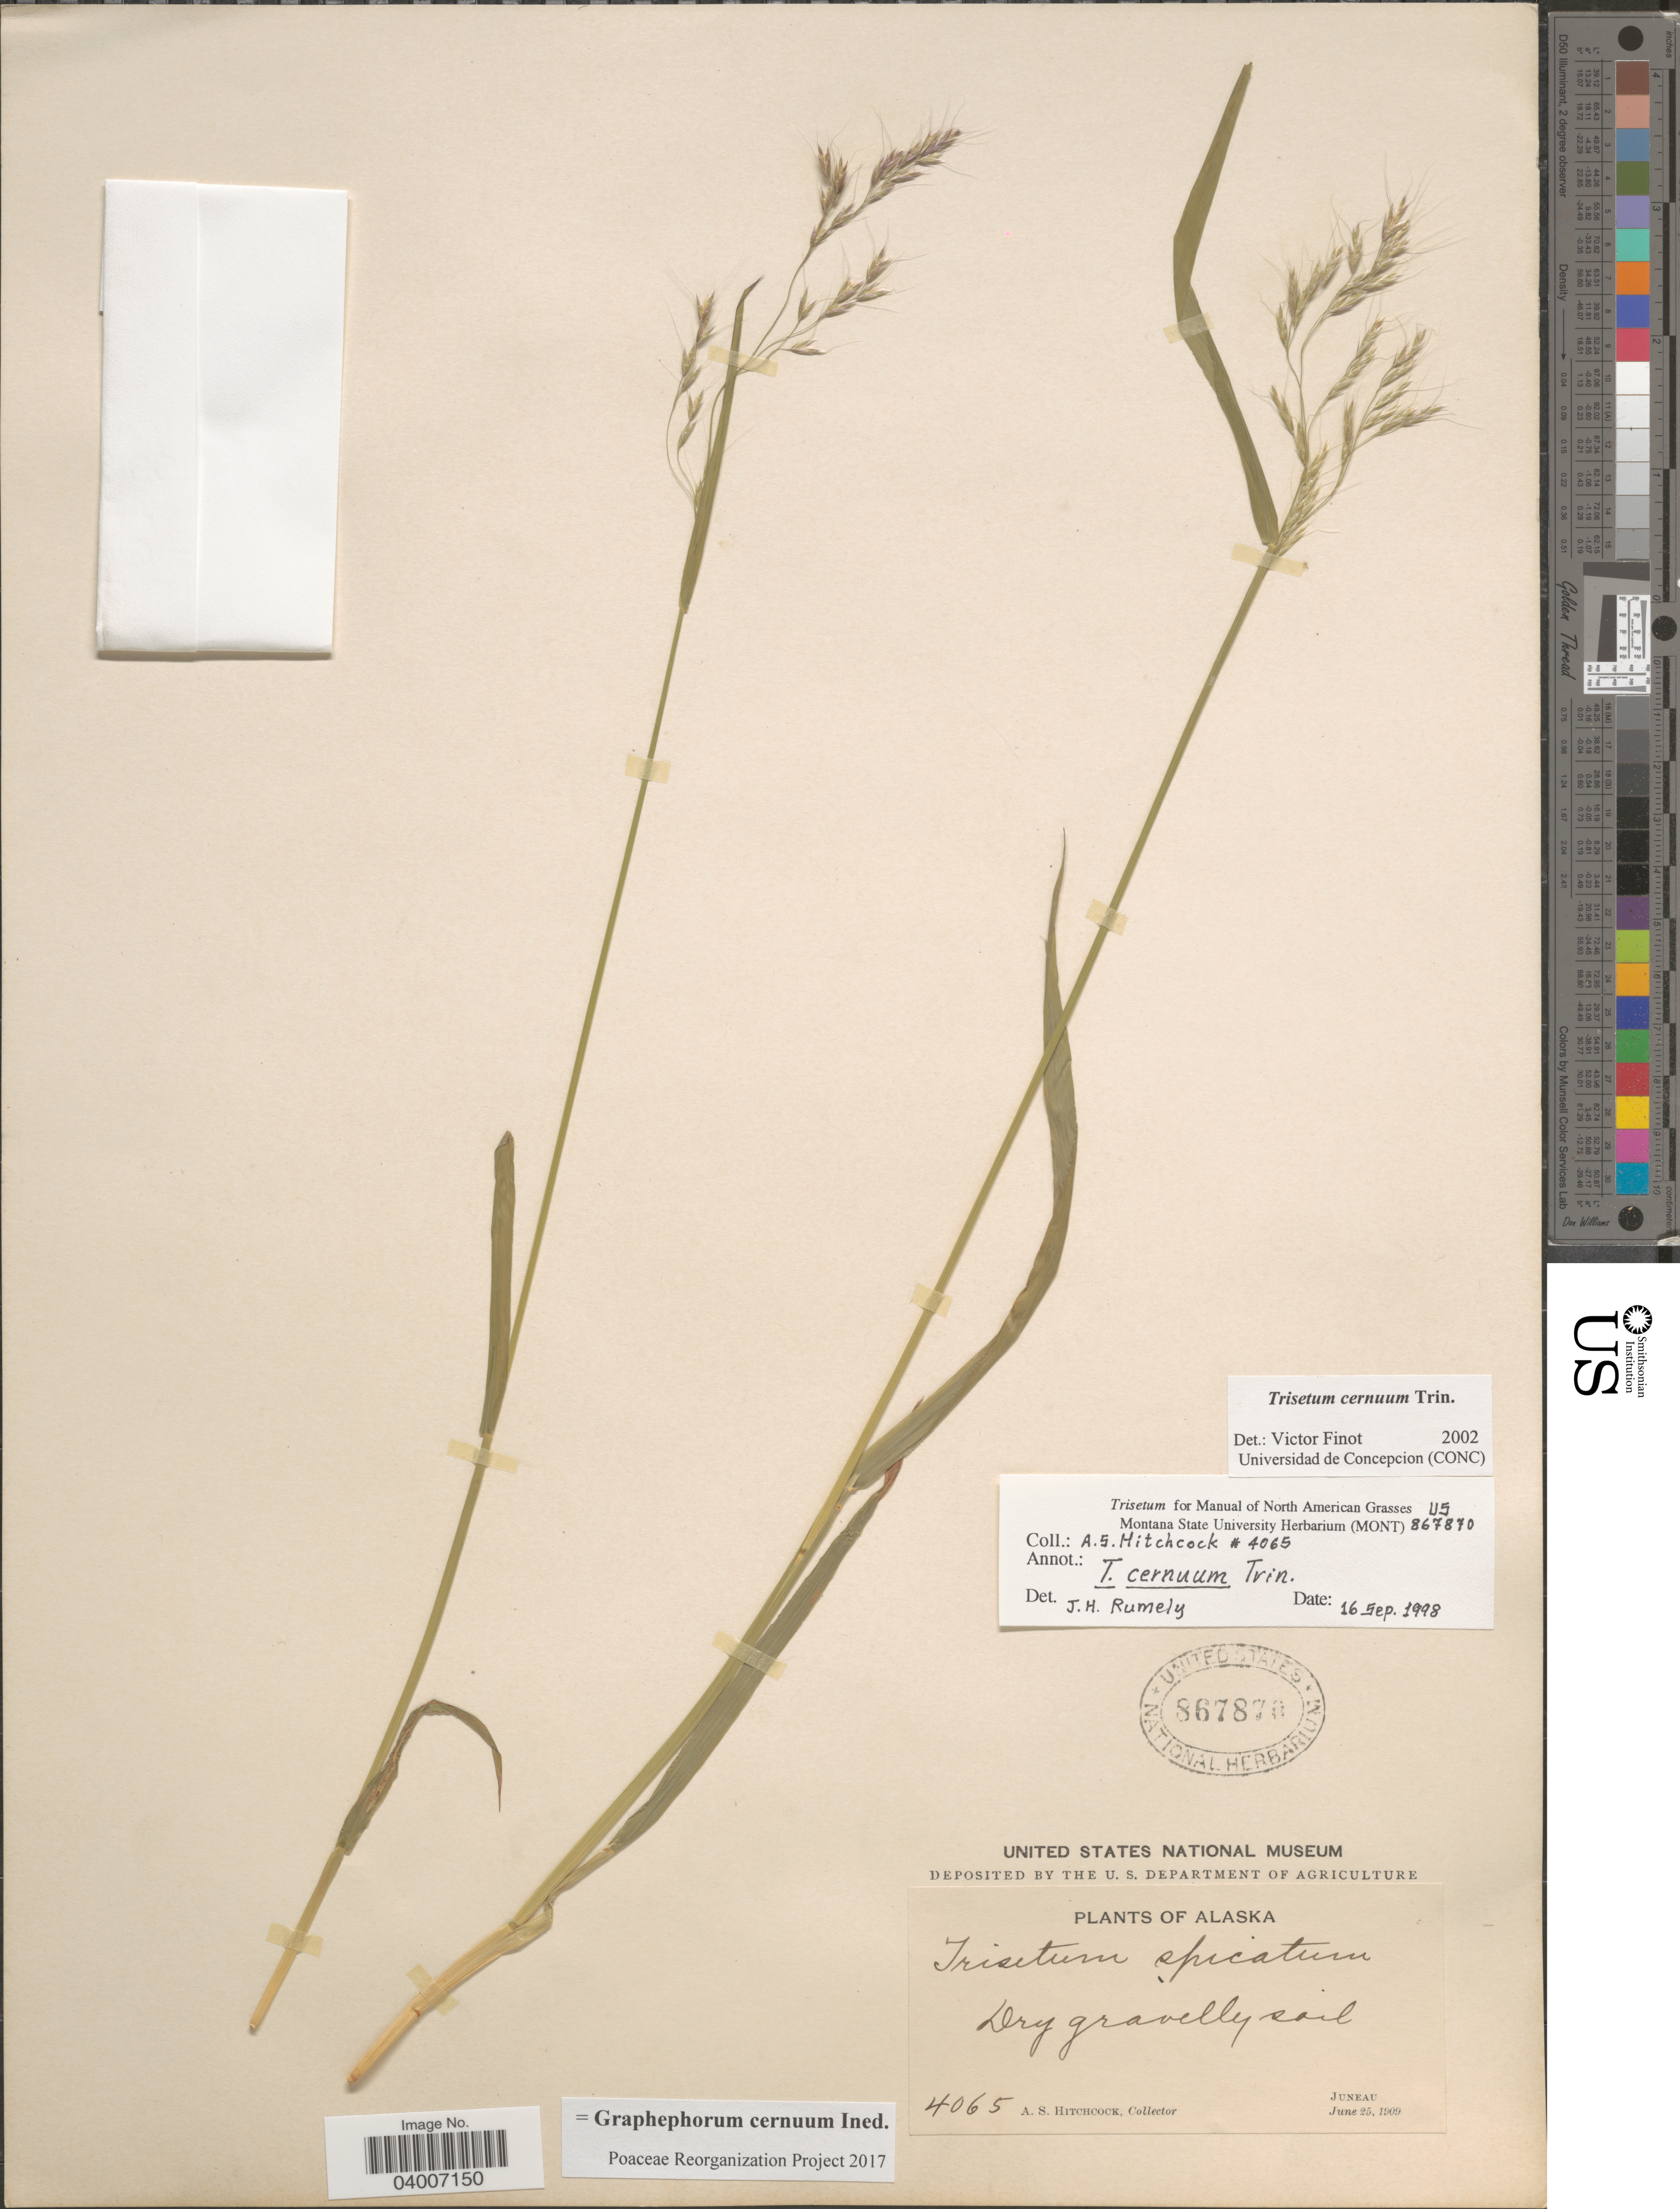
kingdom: Plantae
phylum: Tracheophyta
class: Liliopsida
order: Poales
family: Poaceae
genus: Graphephorum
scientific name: Graphephorum cernuum ined.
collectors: A. S. Hitchcock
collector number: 4065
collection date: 1909-06-25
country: United States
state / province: Alaska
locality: Juneau.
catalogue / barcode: US 867870